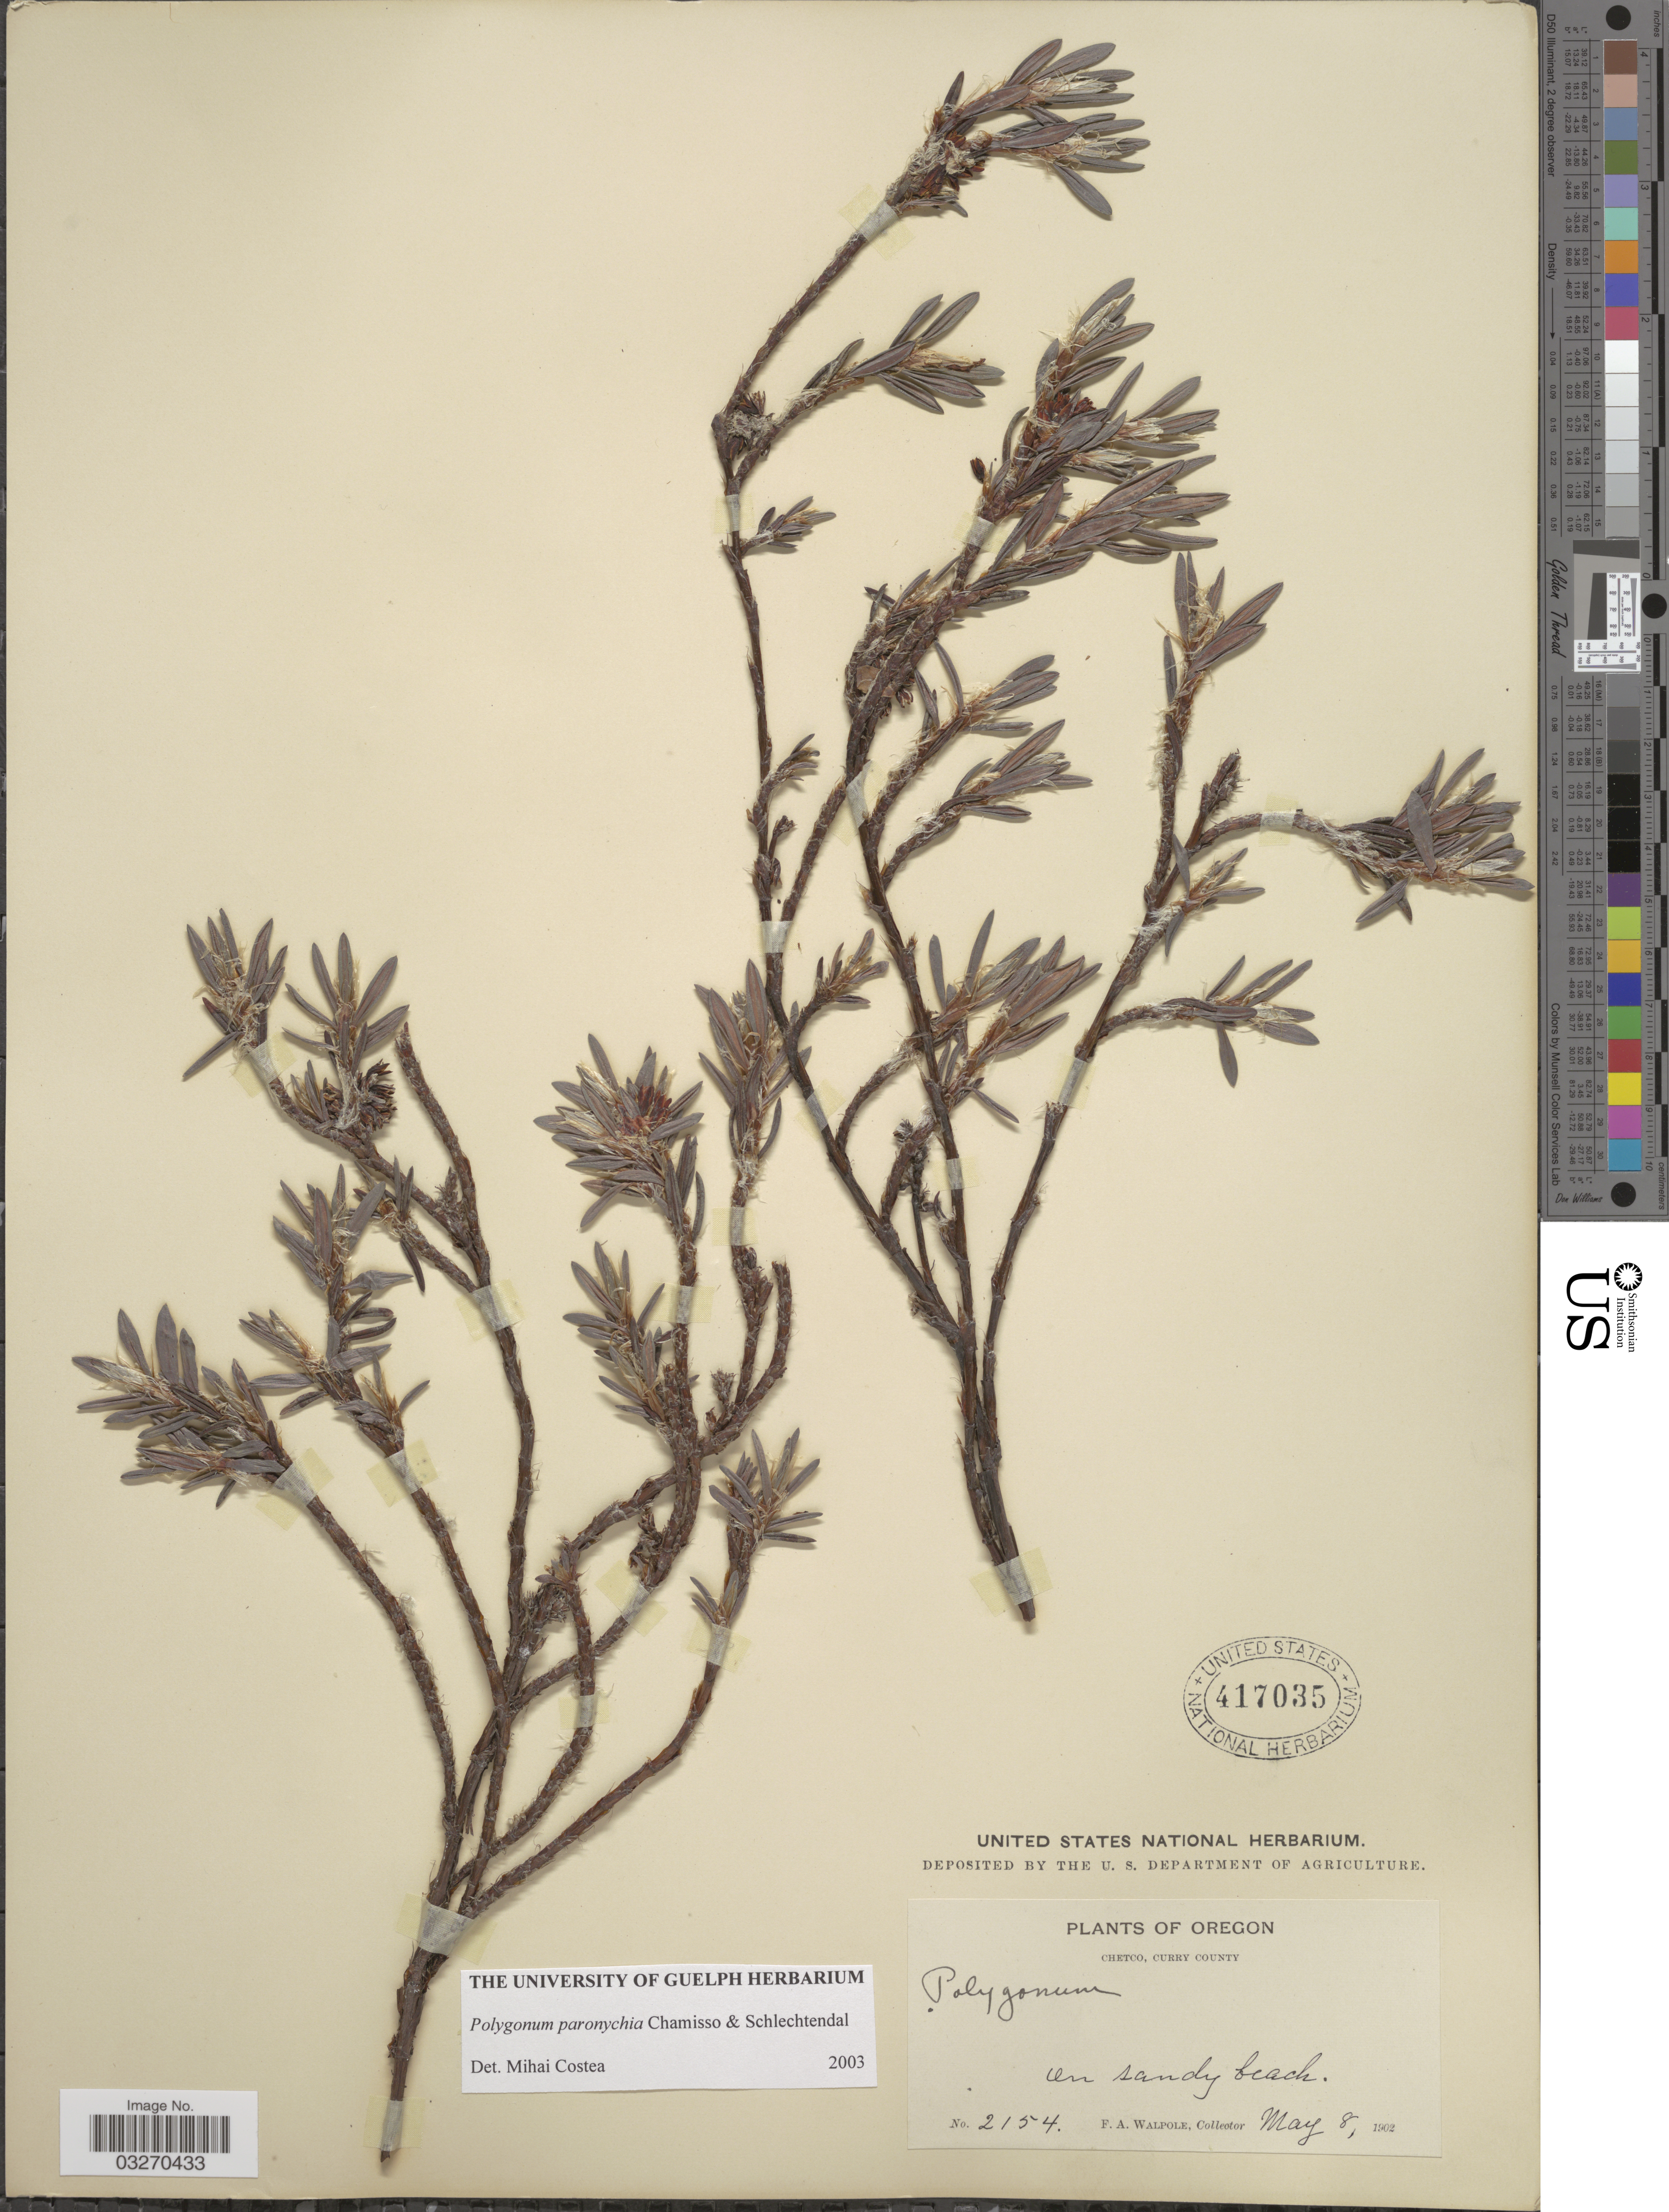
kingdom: Plantae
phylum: Tracheophyta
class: Magnoliopsida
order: Caryophyllales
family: Polygonaceae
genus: Polygonum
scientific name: Polygonum paronychia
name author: Cham. & Schltdl.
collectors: F. Walpole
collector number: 2154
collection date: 1902-05-08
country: United States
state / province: Oregon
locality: Chetco, Curry County. On sandy beach.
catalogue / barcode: US 417035